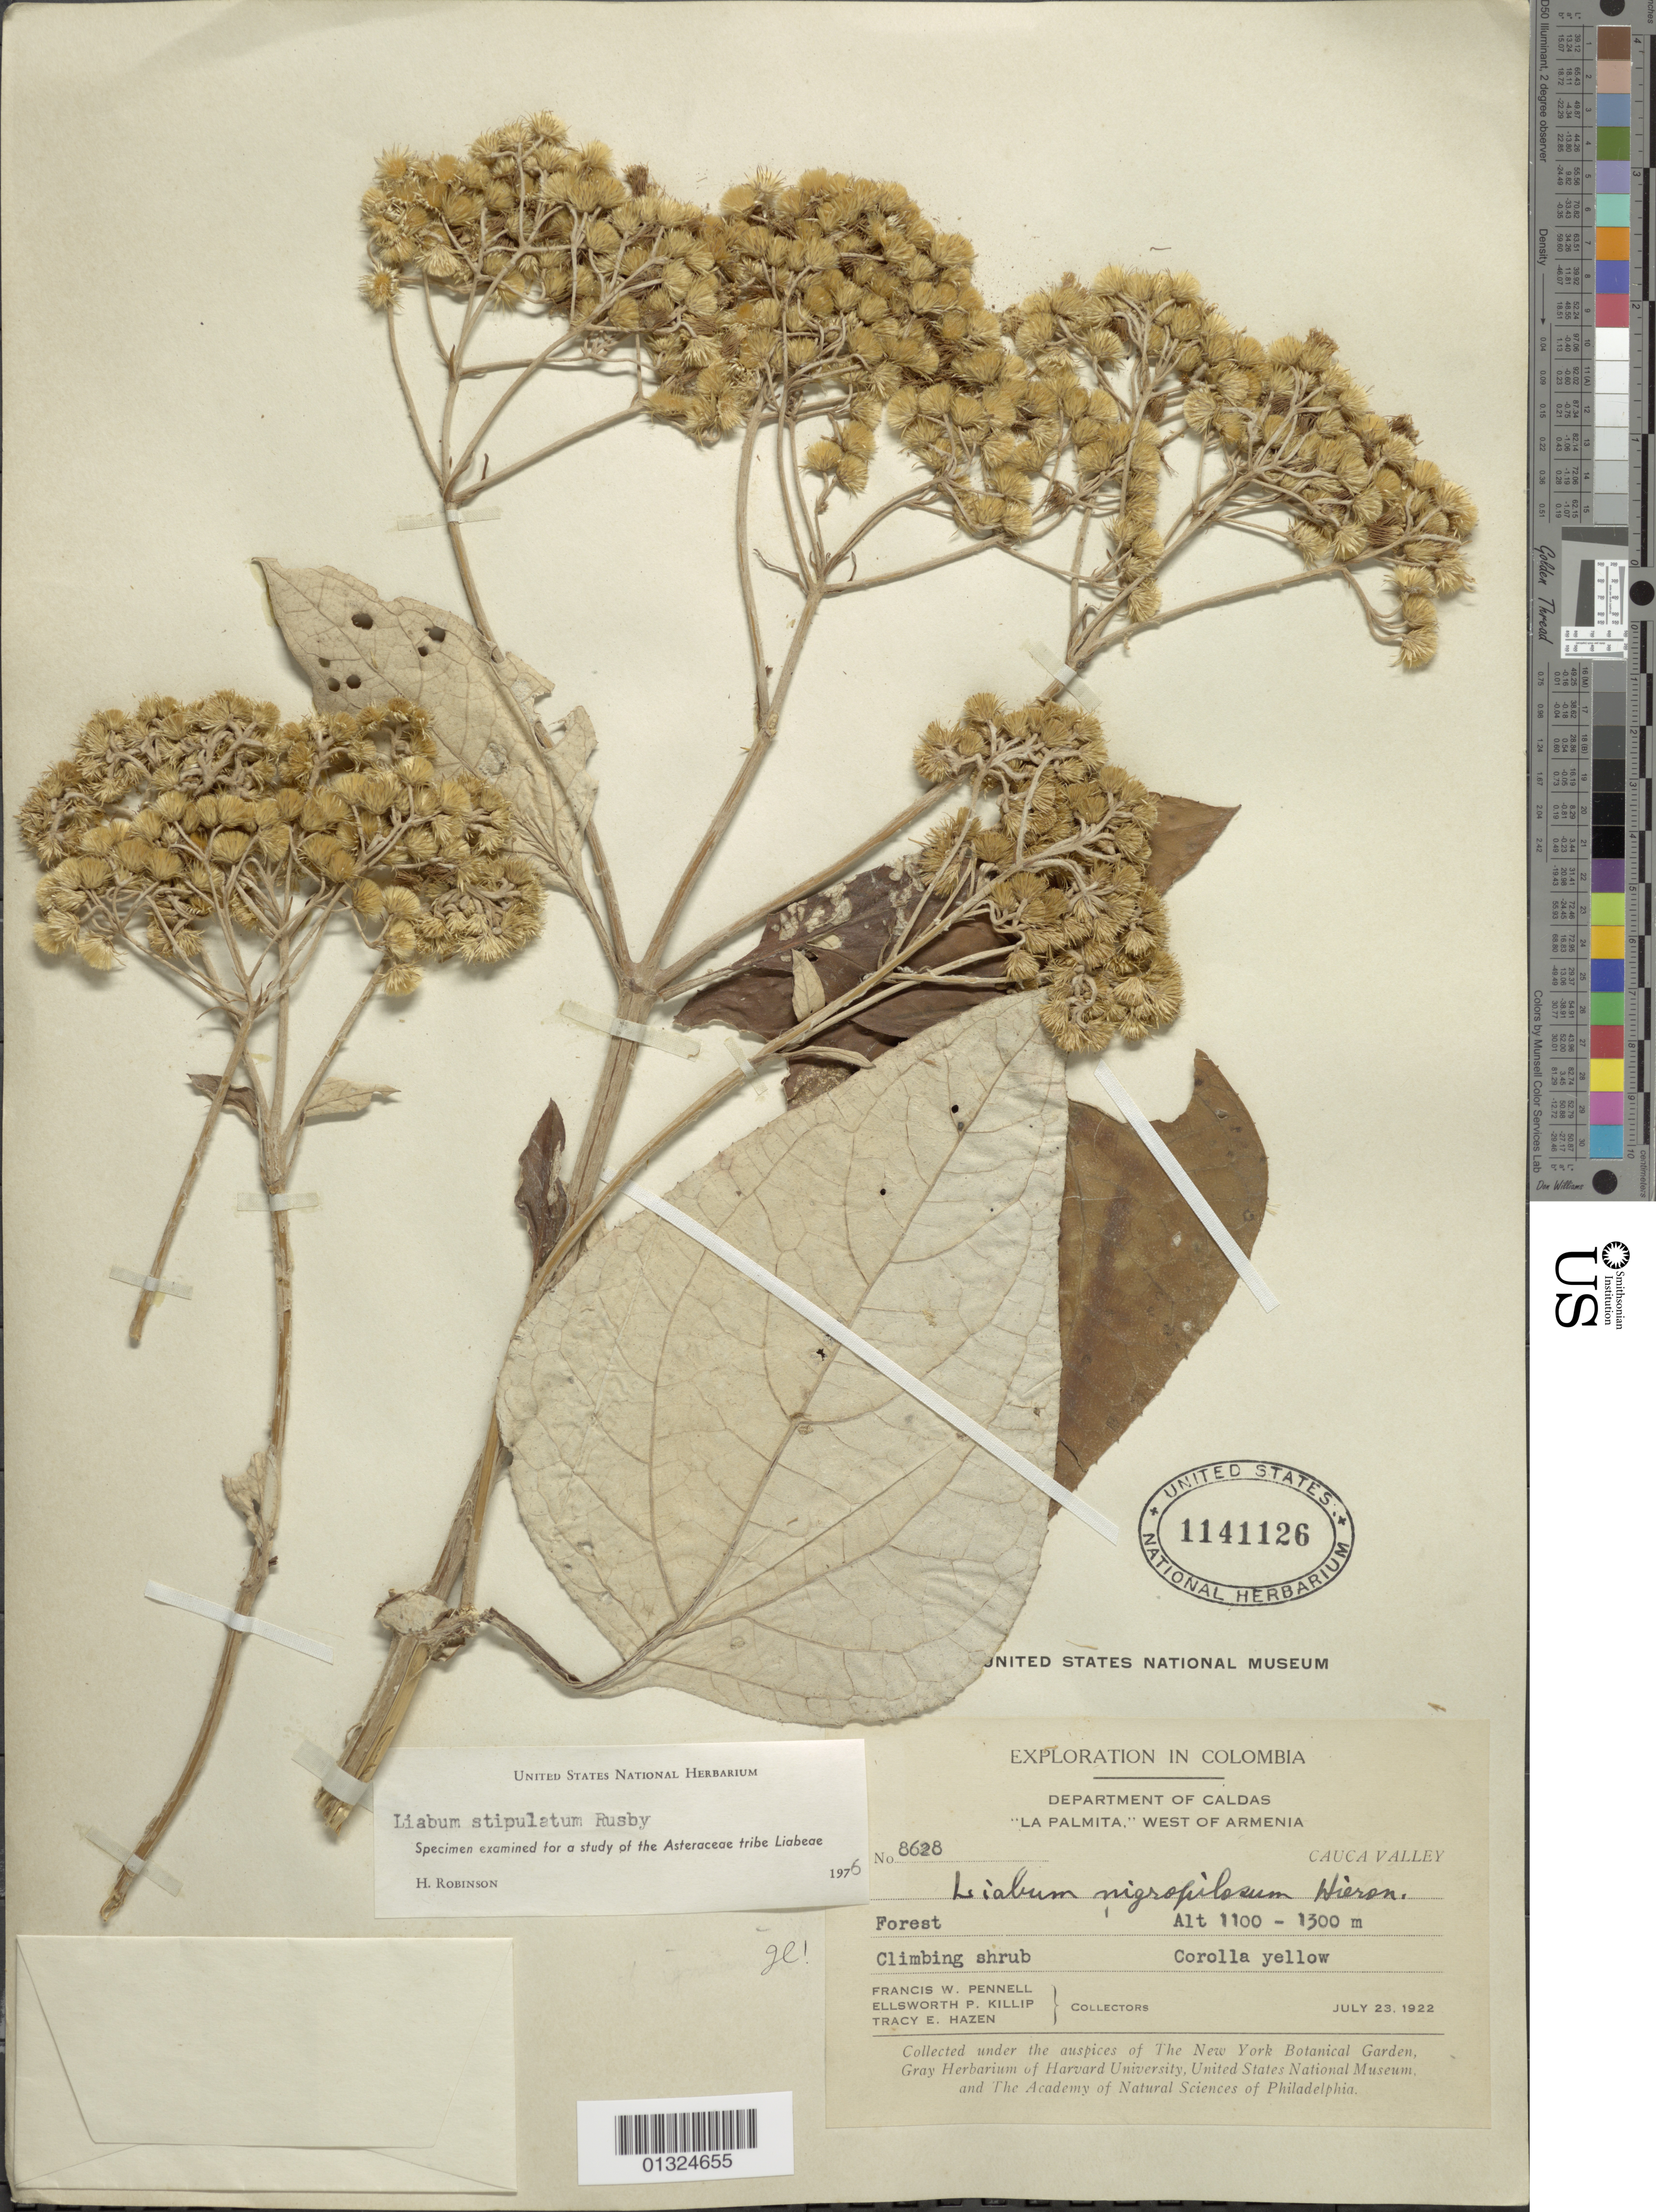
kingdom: Plantae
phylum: Tracheophyta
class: Magnoliopsida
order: Asterales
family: Asteraceae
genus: Liabum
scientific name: Liabum stipulatum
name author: Rusby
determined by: Robinson, Harold E., (US)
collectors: F. W. Pennell, E. P. Killip & T. E. Hazen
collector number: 8628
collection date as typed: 23 Jul 1922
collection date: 1922-07-23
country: Colombia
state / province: Caldas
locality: La Palmita, W of Armenia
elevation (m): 1100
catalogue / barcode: US 1141126